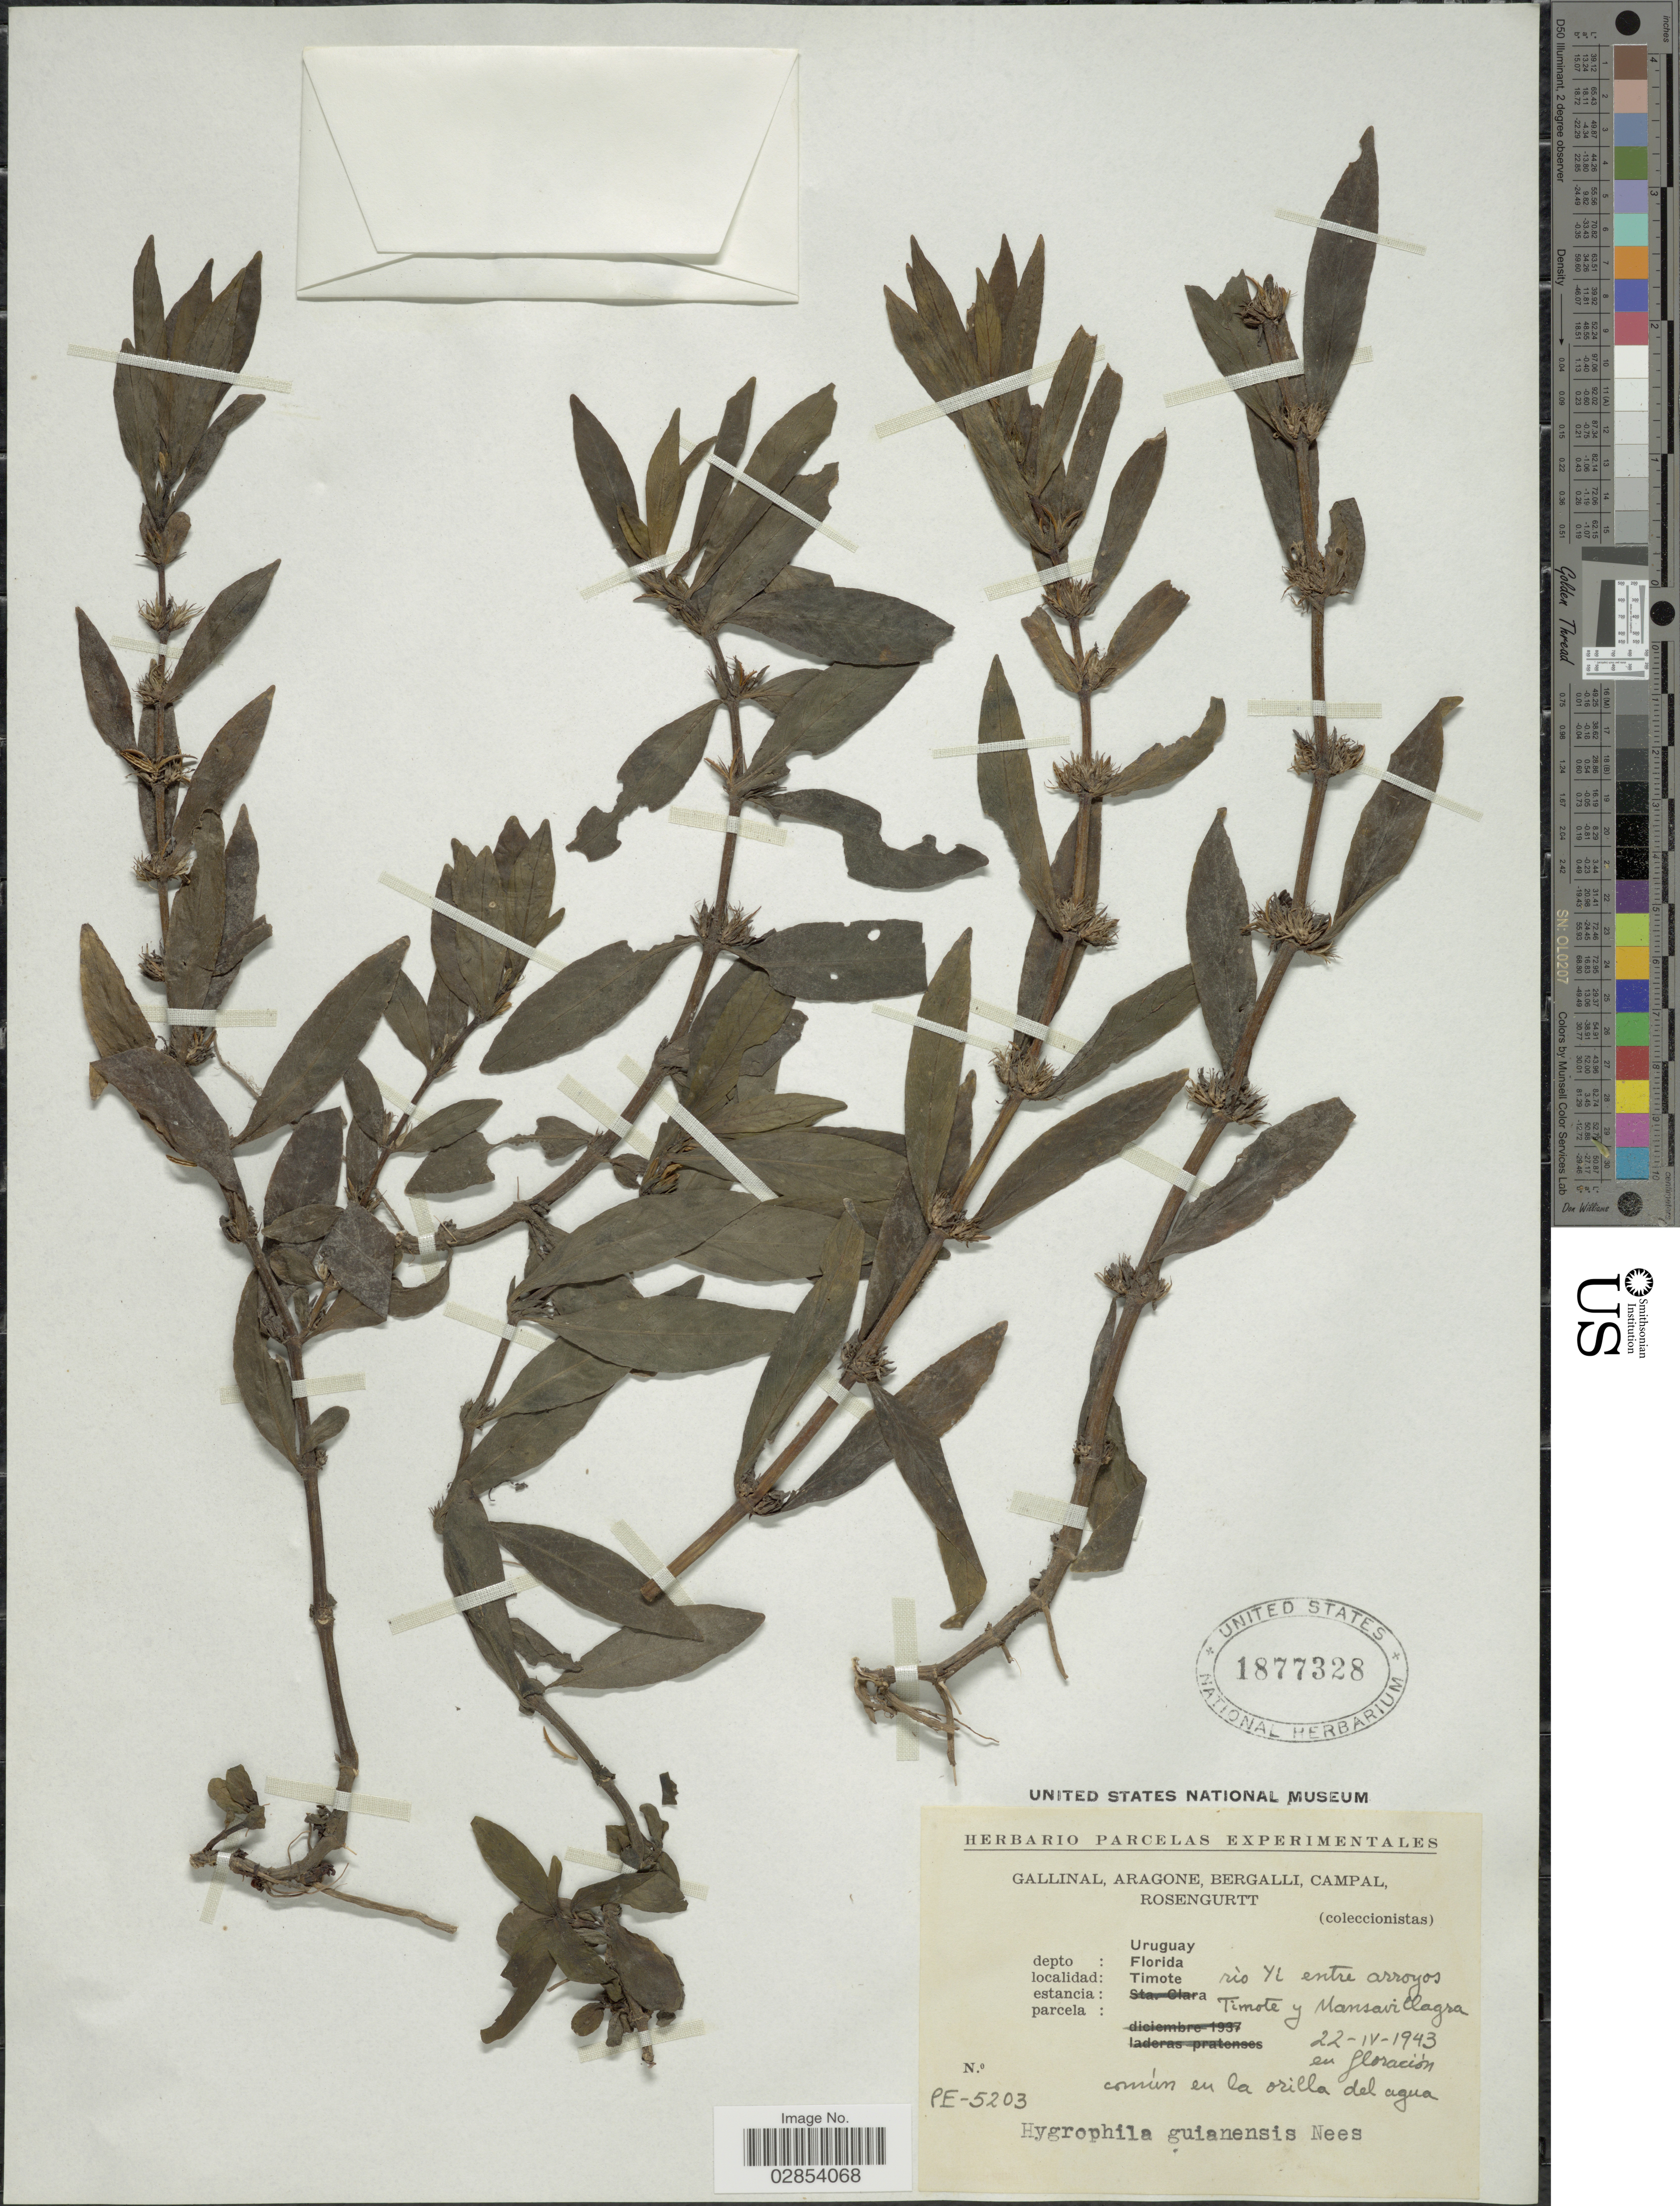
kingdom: Plantae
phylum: Tracheophyta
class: Magnoliopsida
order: Lamiales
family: Acanthaceae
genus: Hygrophila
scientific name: Hygrophila costata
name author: Nees & T. Nees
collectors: -. Gallinal, -- Aragone, -. Bergali, -- Campal & Rosengurtt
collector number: PE-5203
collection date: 1943-04-22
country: Uruguay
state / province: Florida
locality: Depto. Florida, Timote, río yl entre arroyos Timote y Mansavillagra.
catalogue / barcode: US 1877328